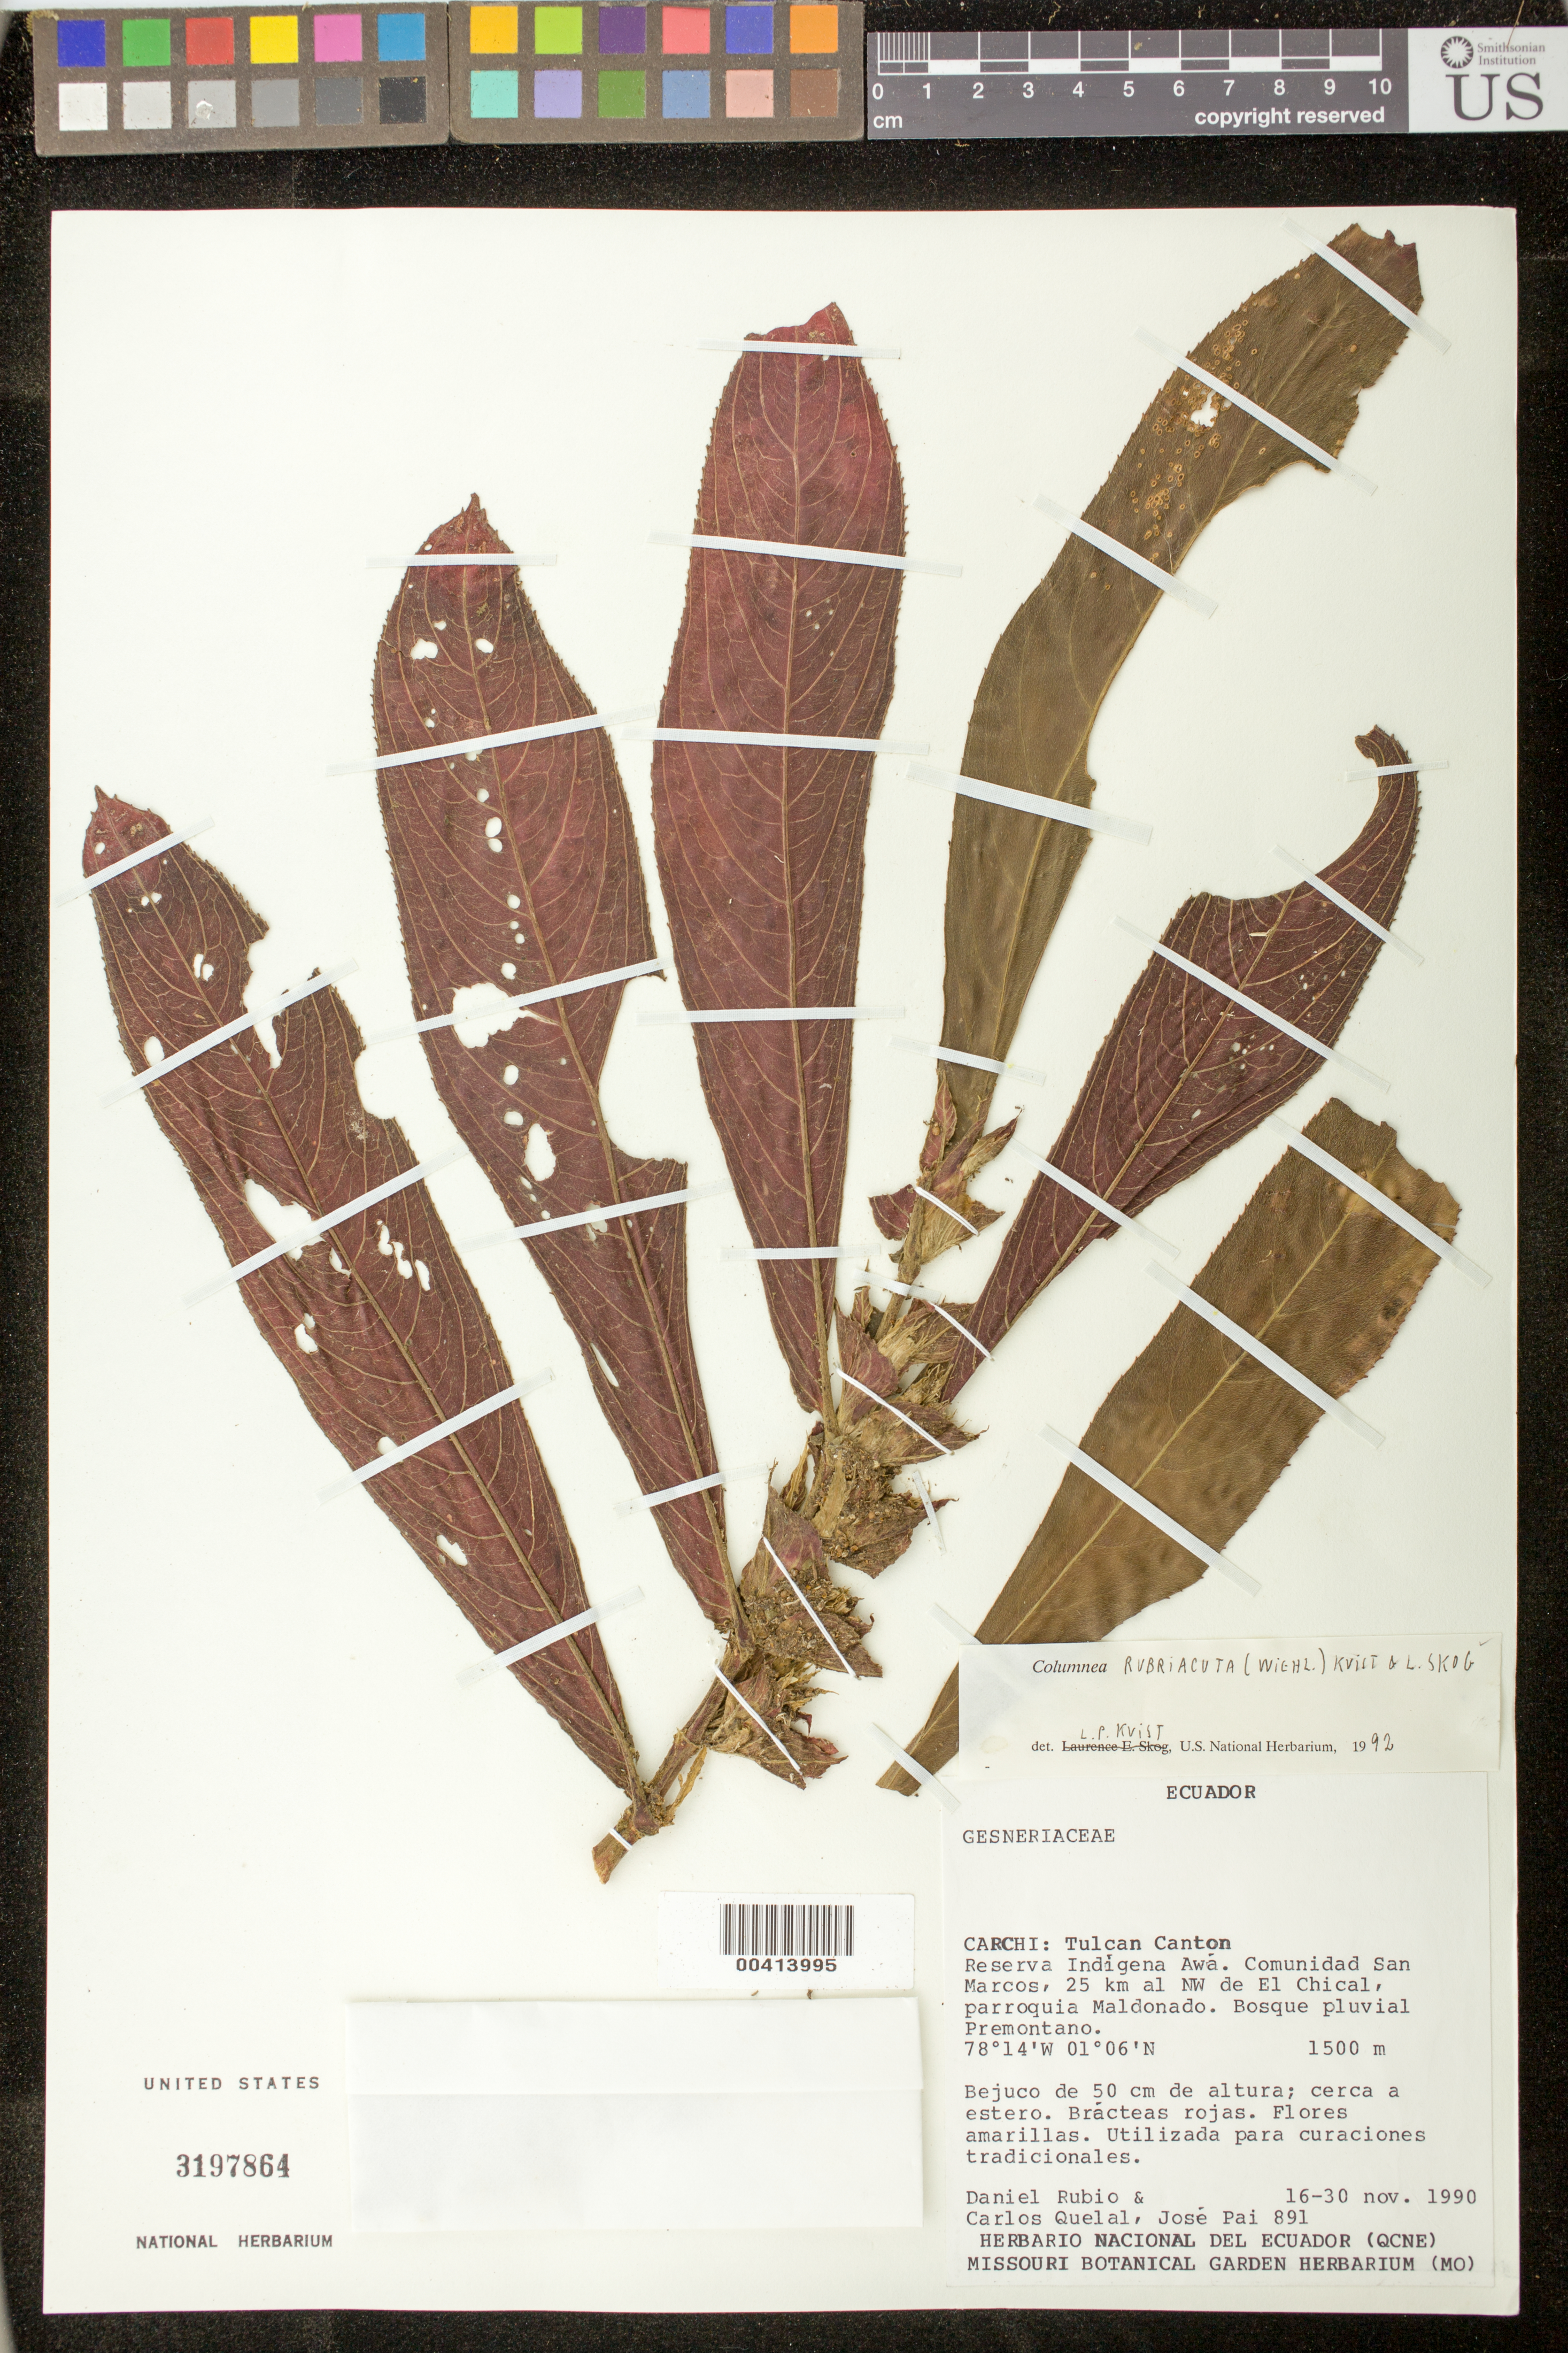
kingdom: Plantae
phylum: Tracheophyta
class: Magnoliopsida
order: Lamiales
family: Gesneriaceae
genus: Columnea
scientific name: Columnea rubriacuta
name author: (Wiehler) L.P. Kvist & L.E. Skog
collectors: D. Rubio, C. Quelal & C. Pai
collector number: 891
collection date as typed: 16-30 Nov 1990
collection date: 1990-11-16/1990-11-30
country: Ecuador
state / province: Carchi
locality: Tulcan Canton; Reserva Indigena Awá, comunidad San Marcos, 25 km al NW de El Chical, parroquia Maldonado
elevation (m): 1500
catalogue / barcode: US 3197864